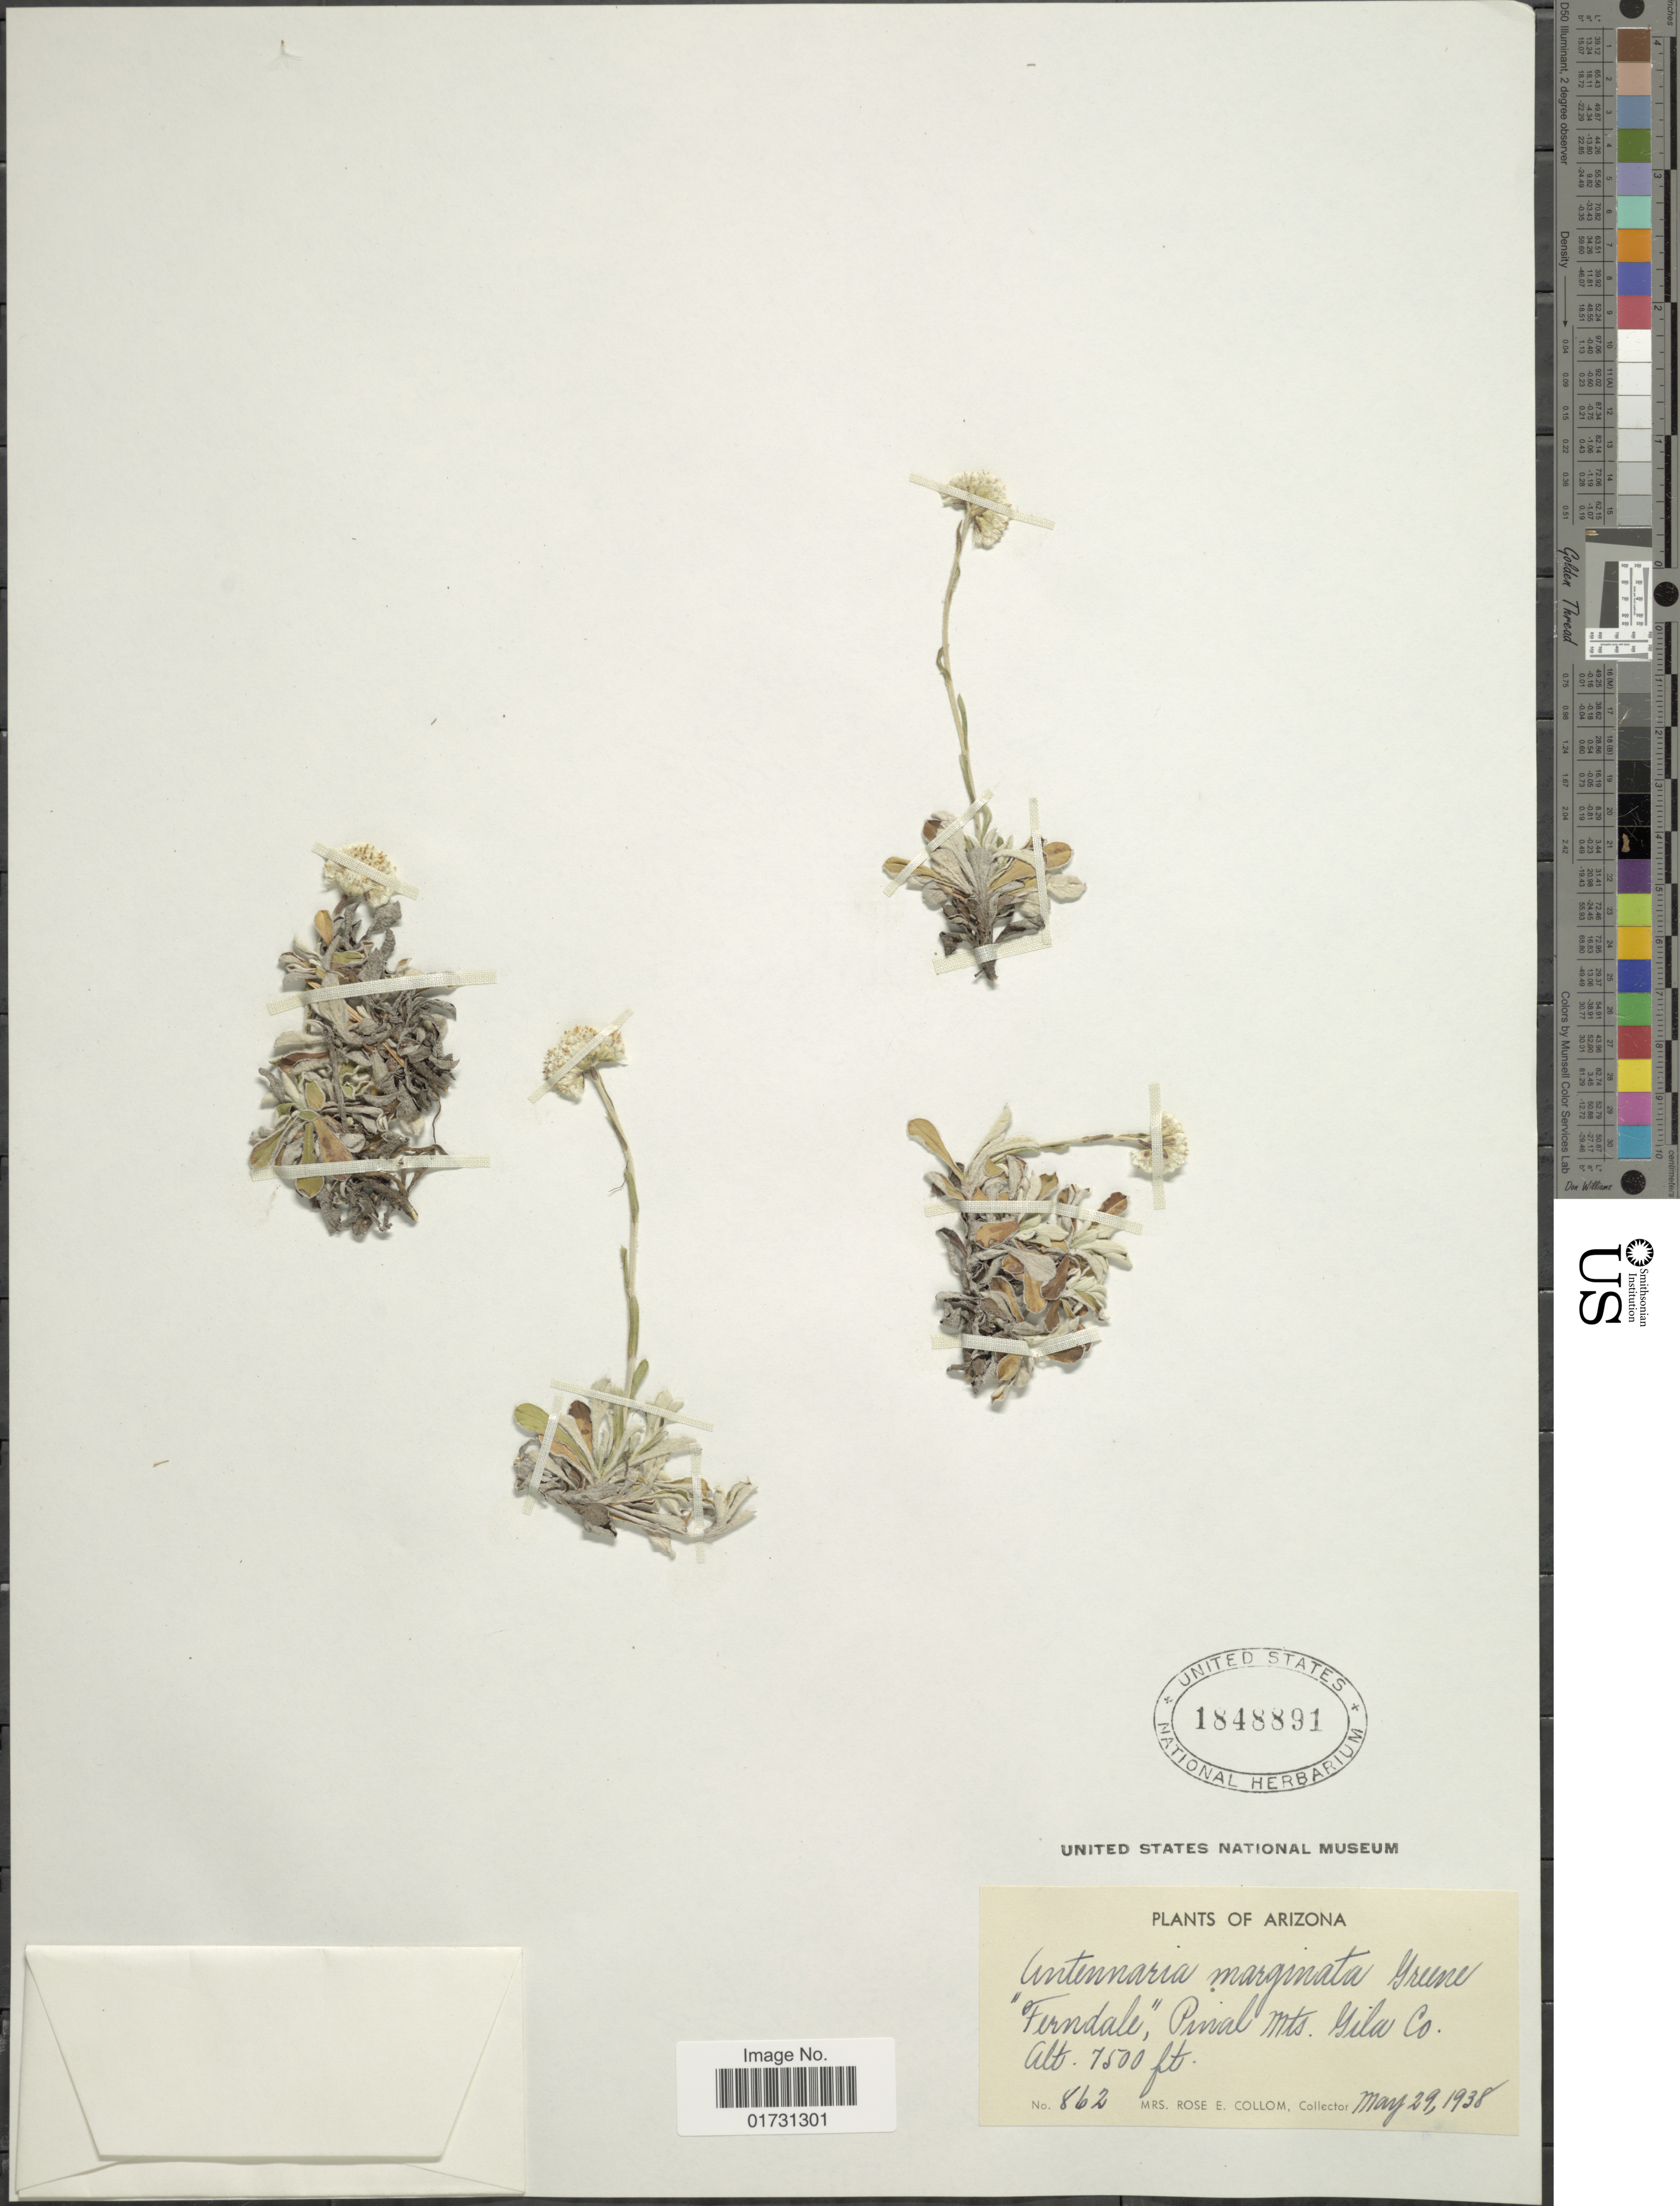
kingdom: Plantae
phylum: Tracheophyta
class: Magnoliopsida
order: Asterales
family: Asteraceae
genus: Antennaria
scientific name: Antennaria marginata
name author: Greene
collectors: R. E. Collom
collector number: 862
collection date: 1938-05-29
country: United States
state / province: Arizona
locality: Ferndale, Pinal Mts., Gula Co.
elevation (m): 2286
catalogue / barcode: US 1848891